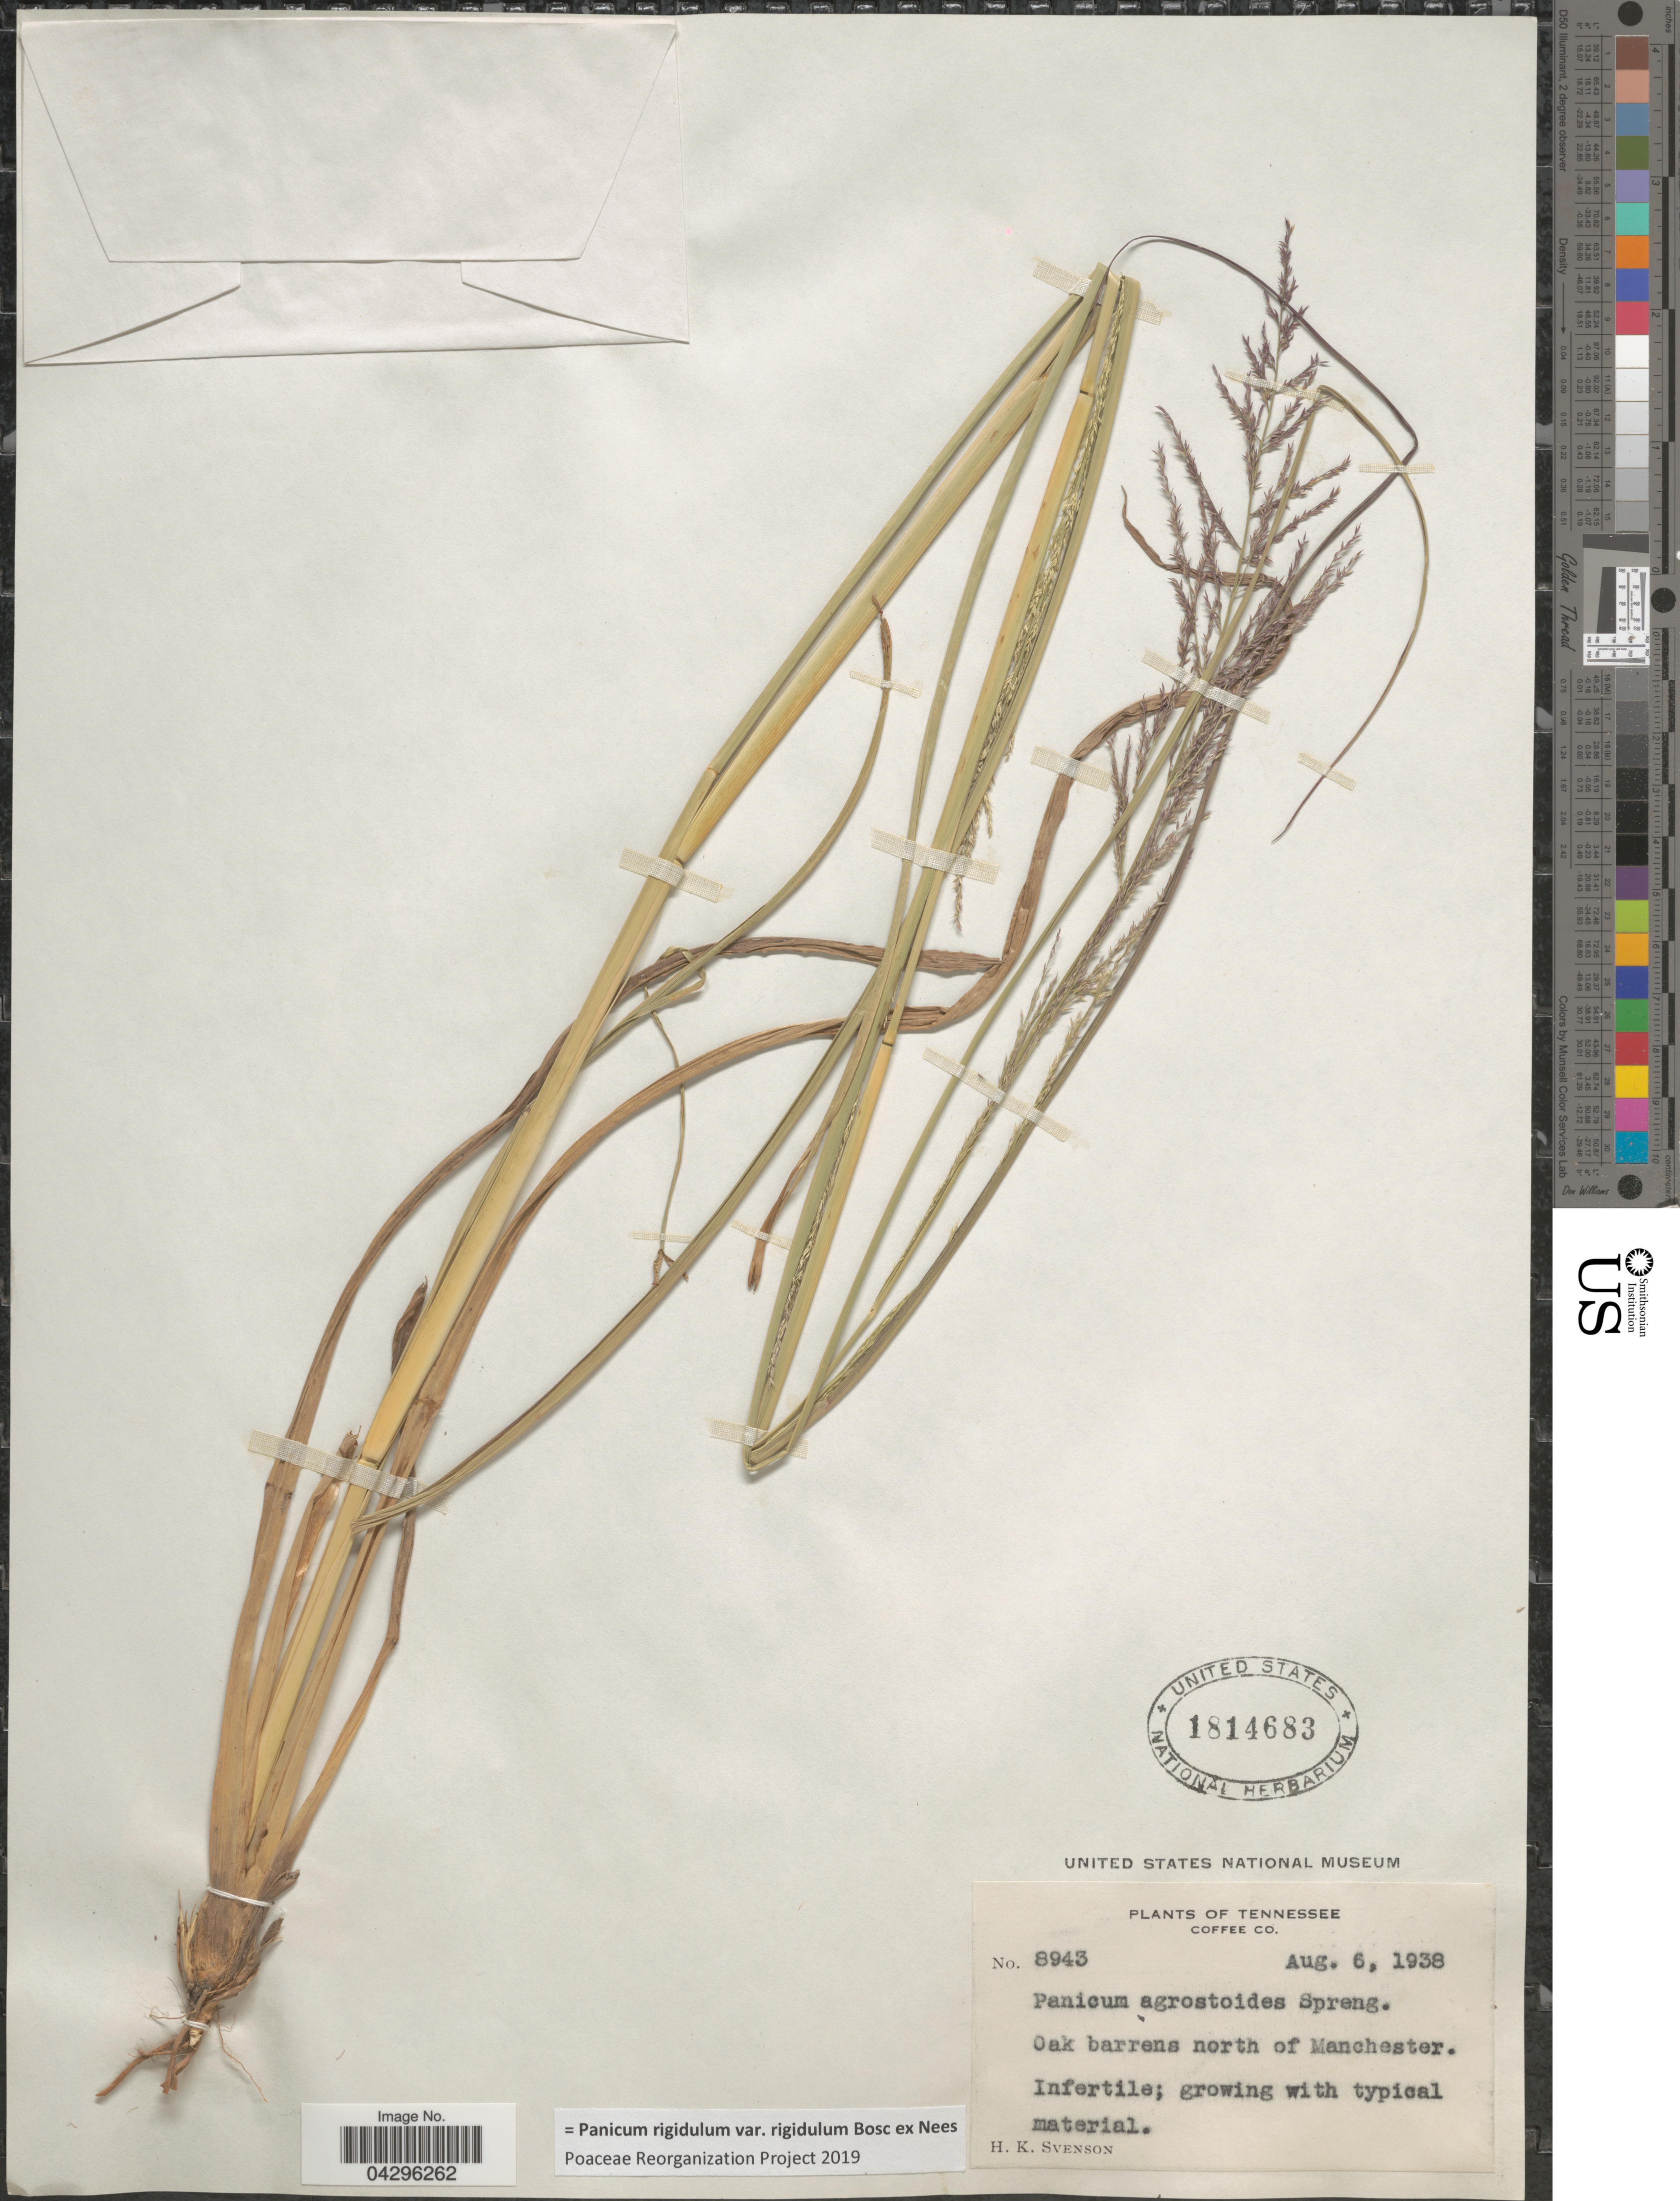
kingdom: Plantae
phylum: Tracheophyta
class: Liliopsida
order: Poales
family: Poaceae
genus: Panicum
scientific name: Panicum rigidulum var. rigidulum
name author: Bosc ex Nees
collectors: H. K. Svenson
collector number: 8943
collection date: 1938-08-06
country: United States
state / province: Tennessee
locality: Coffee Co. Oak barrens north of Manchester.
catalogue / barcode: US 1814683